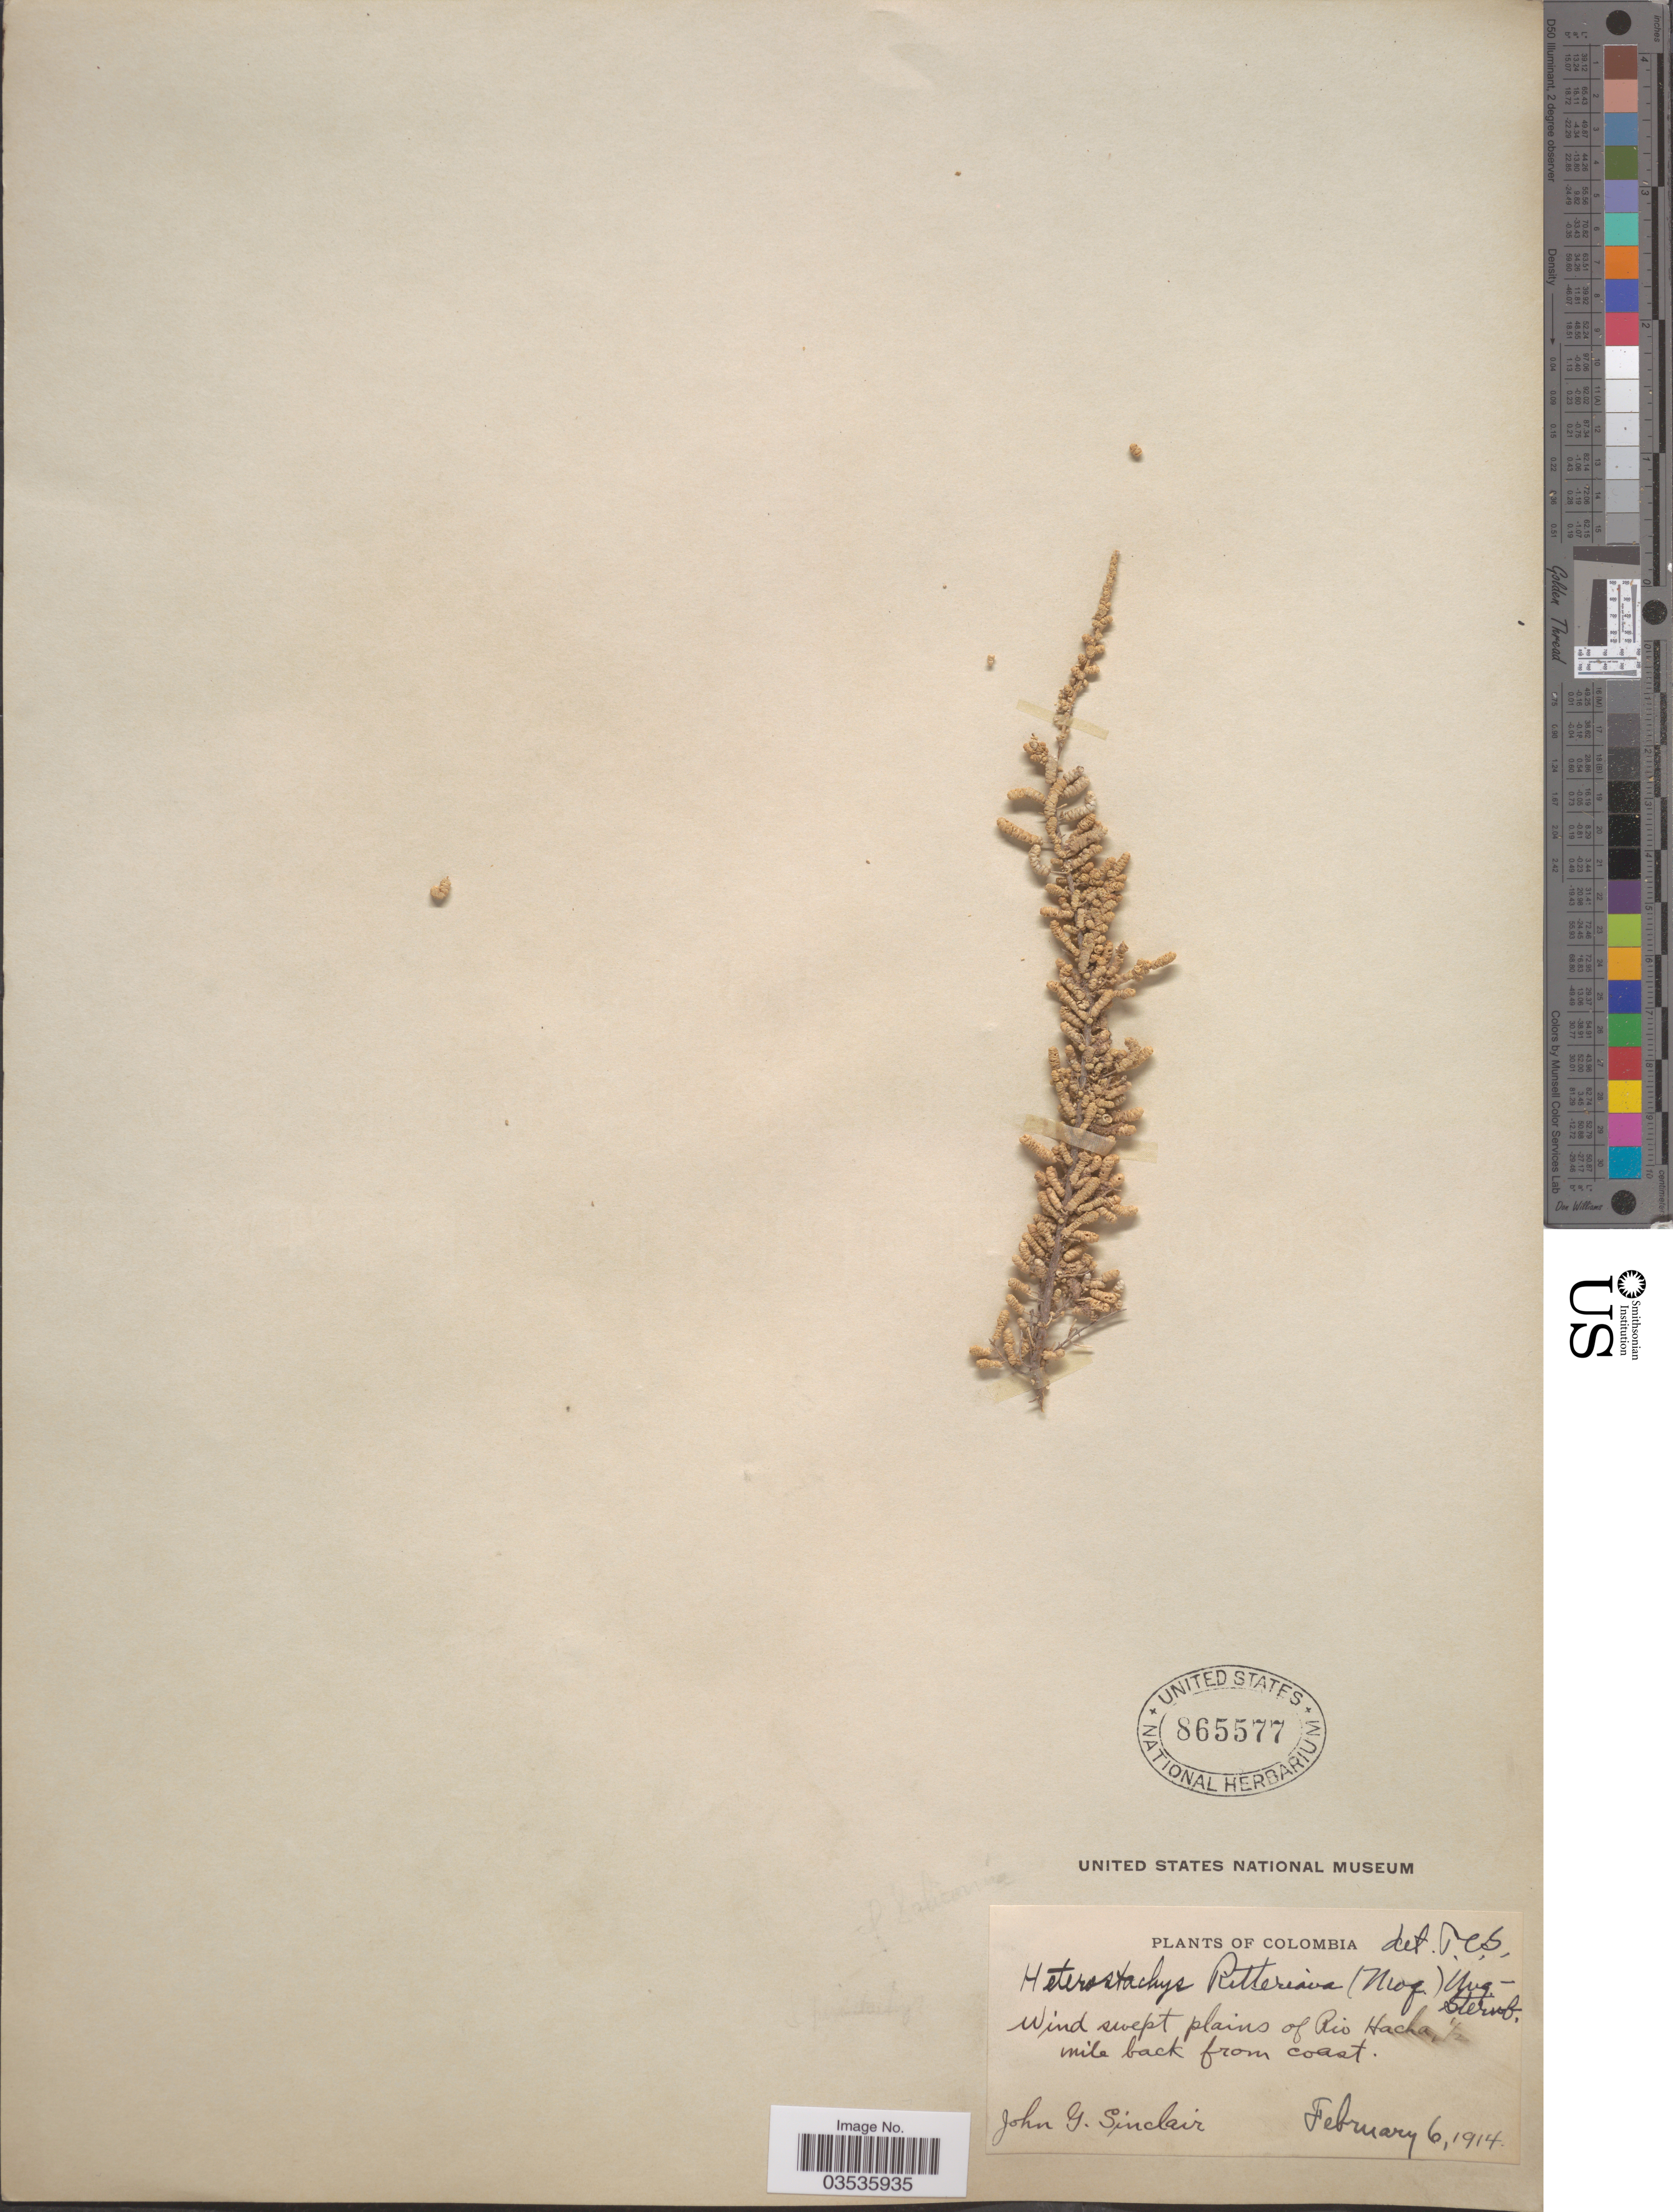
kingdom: Plantae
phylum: Tracheophyta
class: Magnoliopsida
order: Caryophyllales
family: Amaranthaceae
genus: Heterostachys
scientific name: Heterostachys ritteriana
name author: (Moq.) Ung.-Sternb.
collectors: J. G. Sinclair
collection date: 1914-02-06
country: Colombia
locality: Wind swept plains of Rio Hacha, ½ mile back from coast.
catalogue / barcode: US 865577